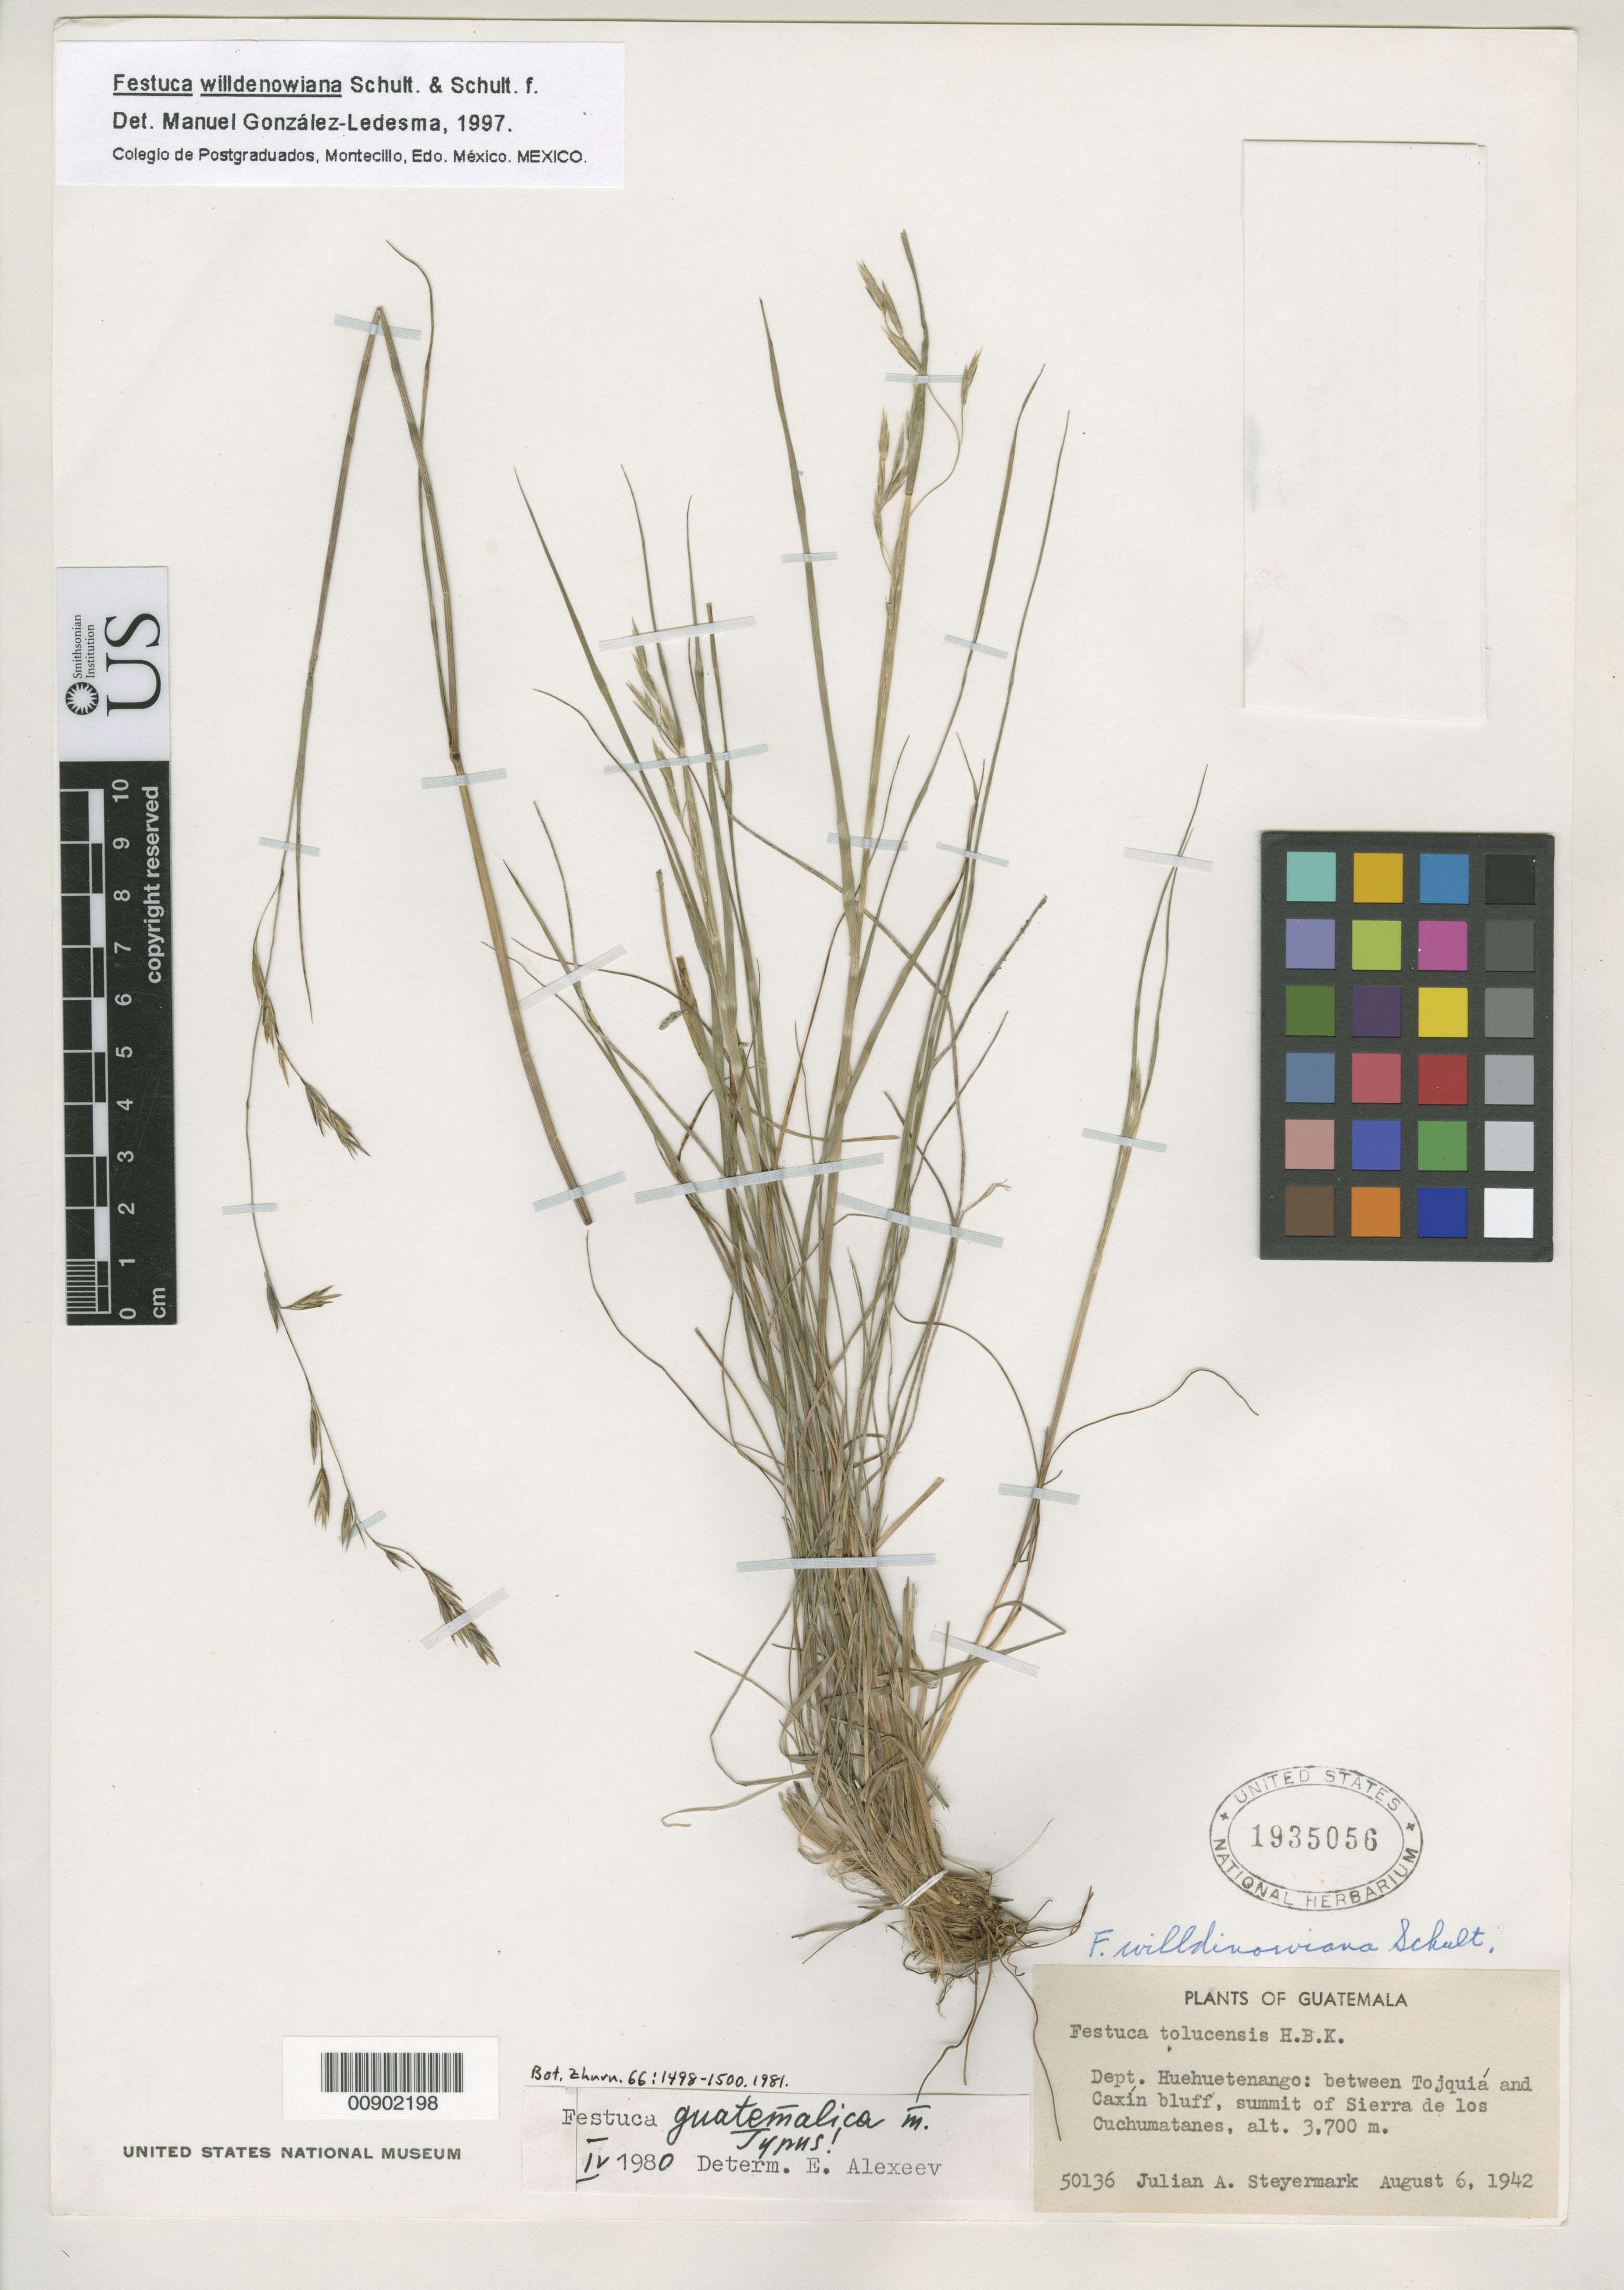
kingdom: Plantae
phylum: Tracheophyta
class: Liliopsida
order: Poales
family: Poaceae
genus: Festuca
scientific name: Festuca guatemalica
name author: E.B. Alexeev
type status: Holotype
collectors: J. Steyermark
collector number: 50136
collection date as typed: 06 Aug 1942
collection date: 1942-08-06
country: Guatemala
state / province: Huehuetenango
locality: Dept. Huehuetenango: between Tojquiá and Caxín bluff, summit of Sierra de los Cuchumatanes.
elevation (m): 3700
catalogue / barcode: US 1935056